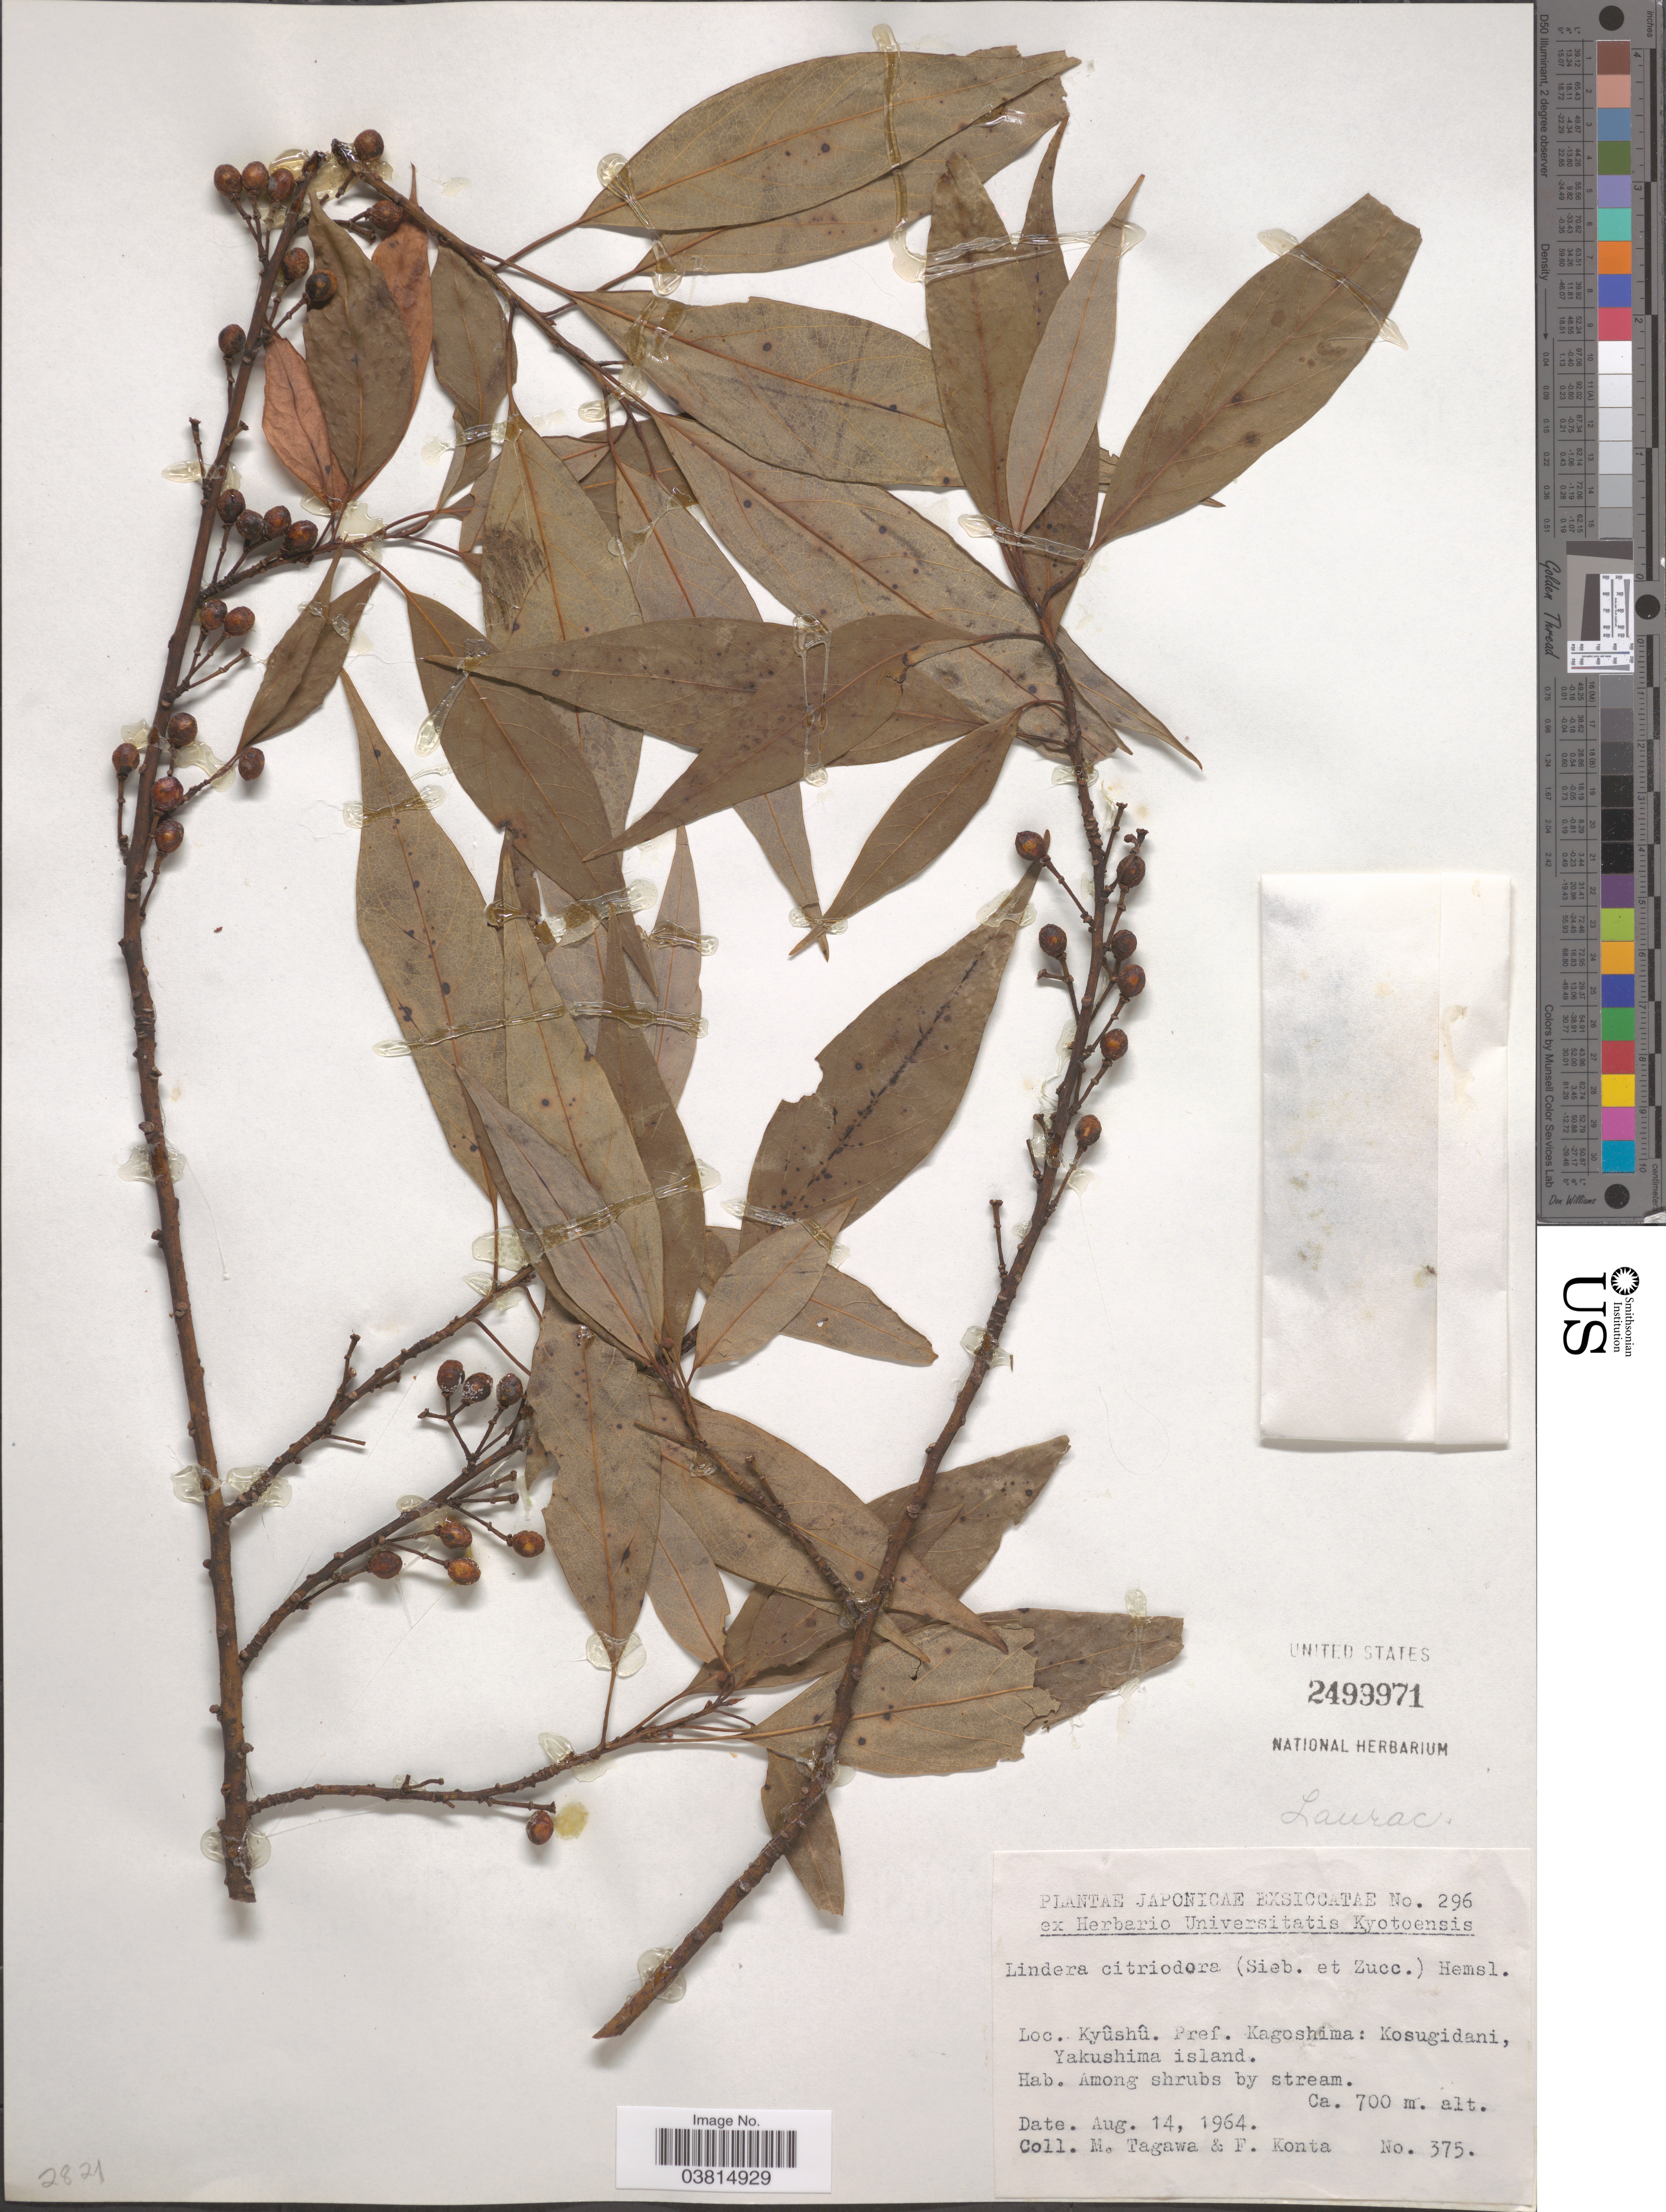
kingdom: Plantae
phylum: Tracheophyta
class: Magnoliopsida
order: Laurales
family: Lauraceae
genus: Lindera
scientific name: Lindera citrata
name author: Koidz.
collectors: M. Tagawa & F. Konta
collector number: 375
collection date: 1964-08-14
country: Japan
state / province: Kagosima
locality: Kyûshû. Pref. Kagoshima: Kosugidani, Yakushima island.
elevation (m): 700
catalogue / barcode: US 2499971